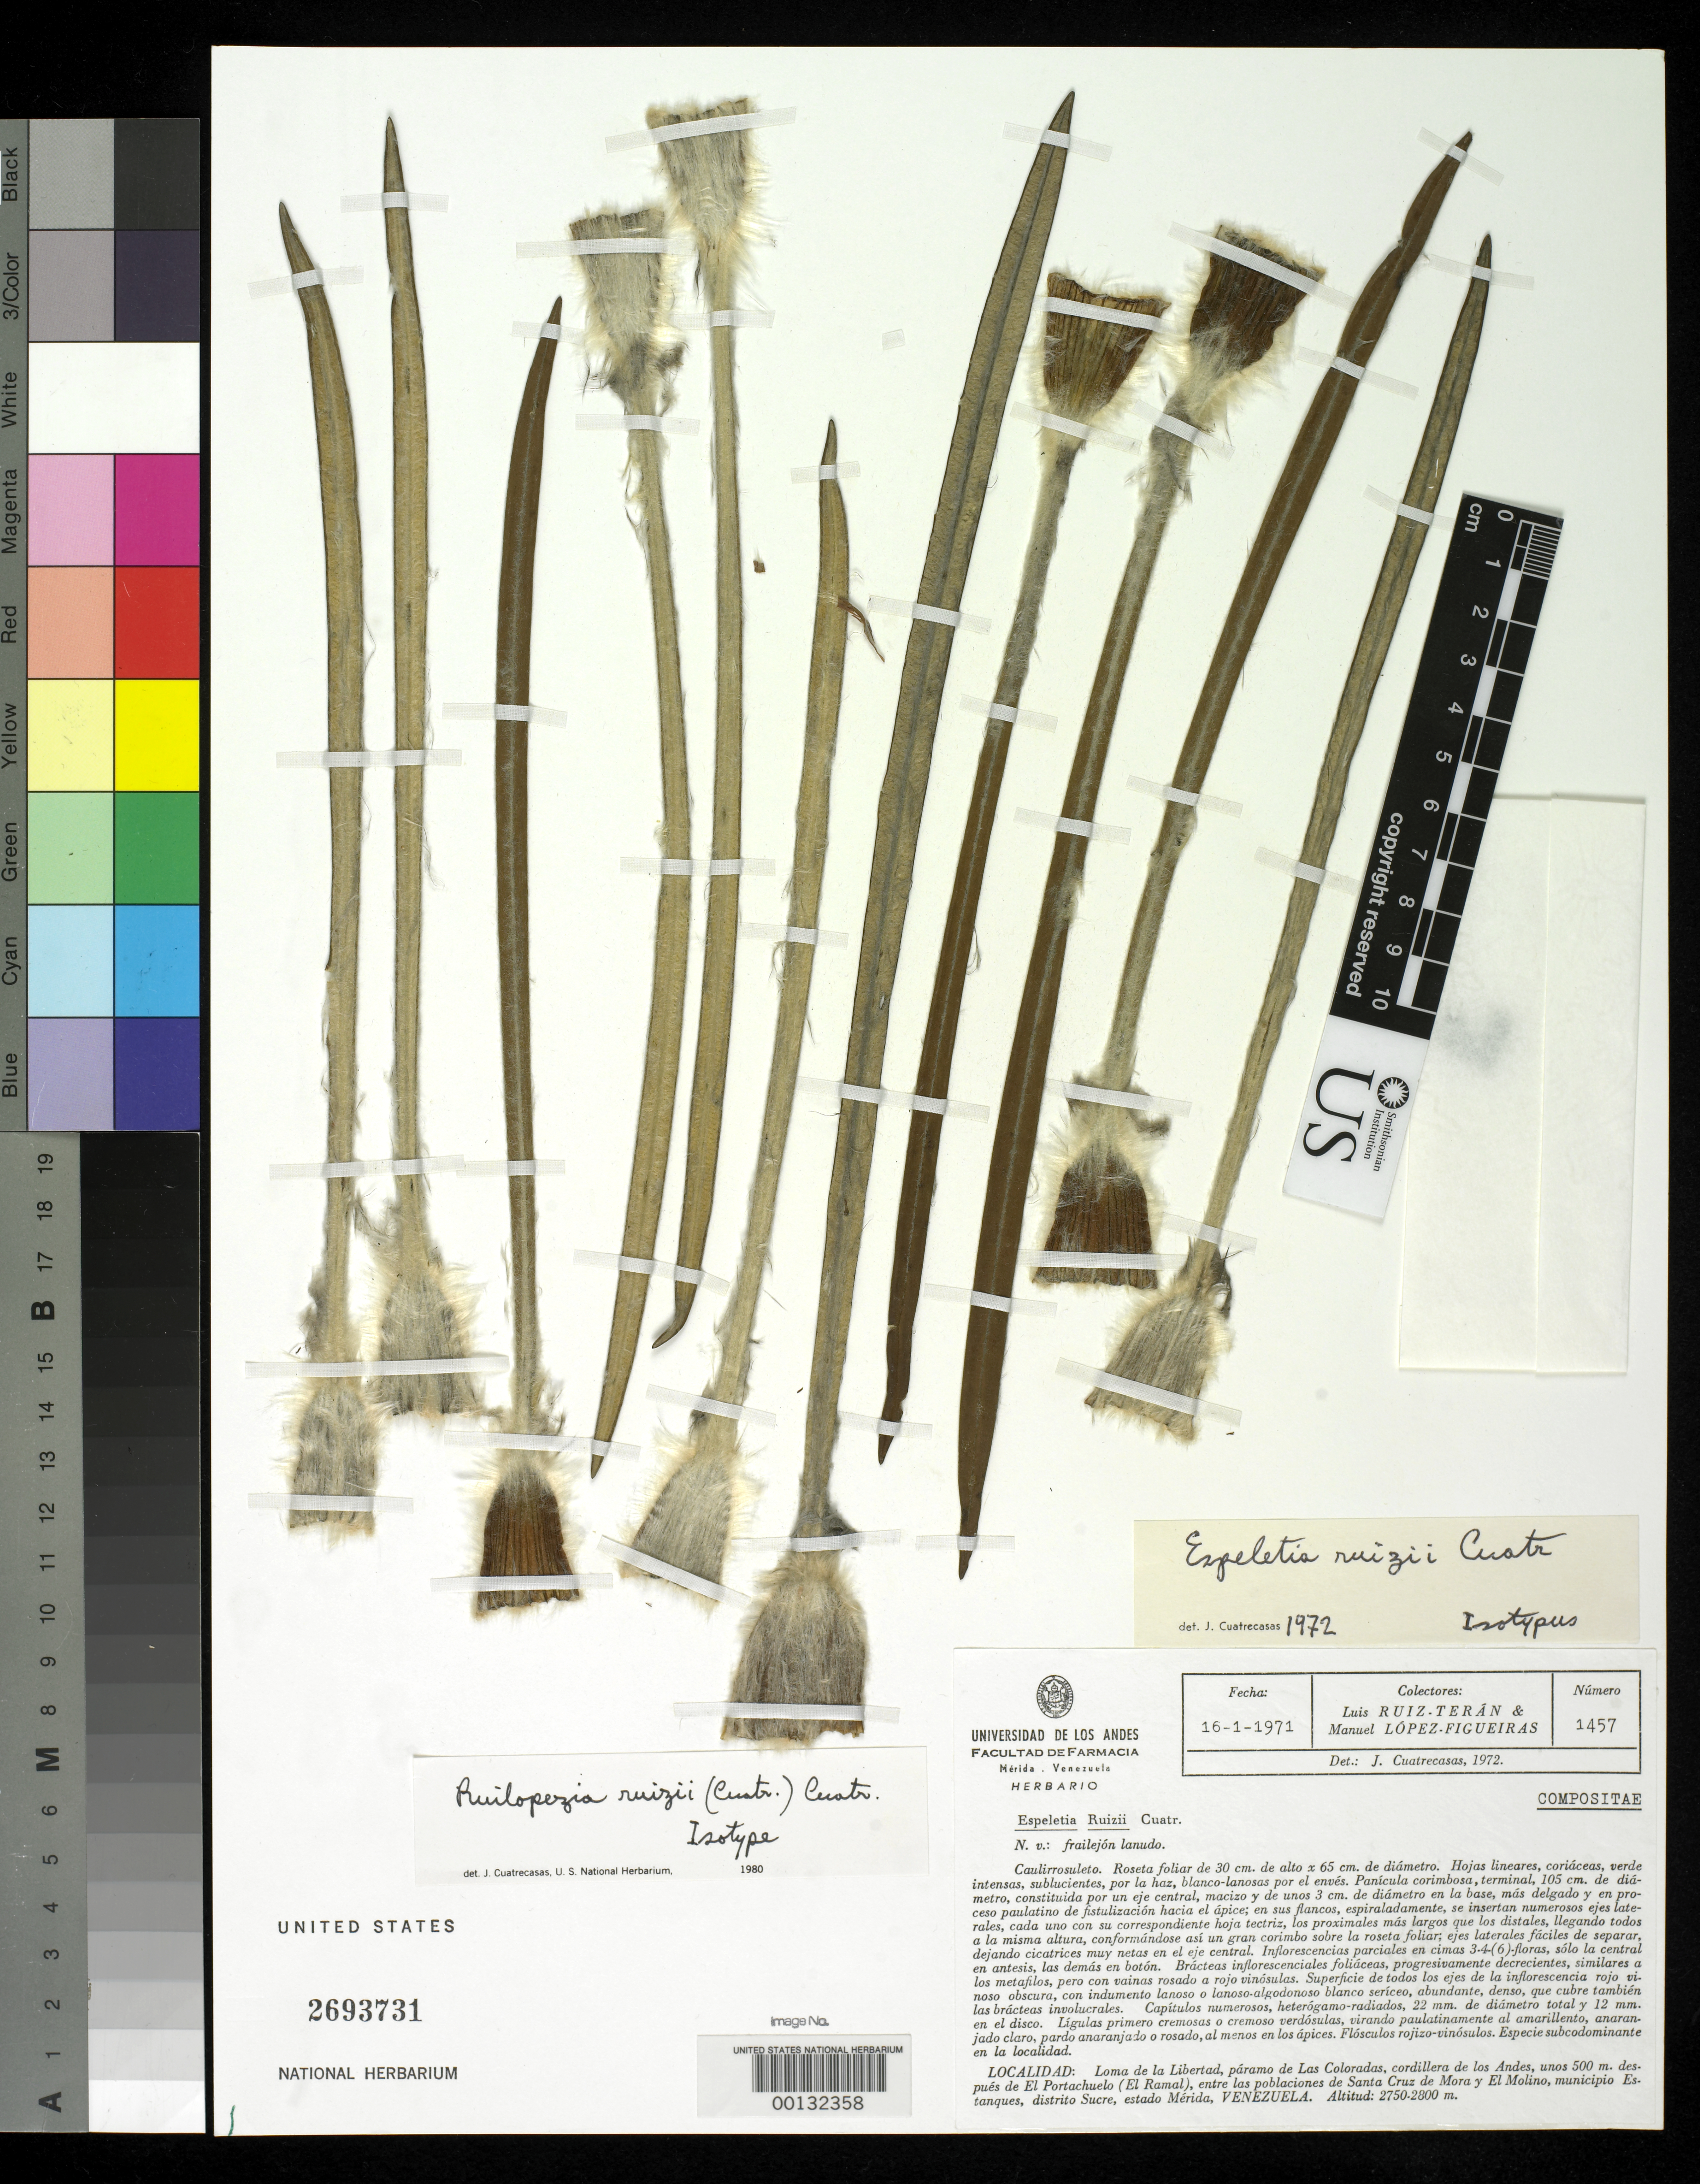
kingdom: Plantae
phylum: Tracheophyta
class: Magnoliopsida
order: Asterales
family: Asteraceae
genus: Espeletia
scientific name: Espeletia ruizii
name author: Cuatrec.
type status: Isotype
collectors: L. E. Ruíz-Terán & M. López Figueiras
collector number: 1457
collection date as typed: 16 Jan 1980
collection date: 1980-01-16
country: Venezuela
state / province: Mérida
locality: Loma de La Libertad, Páramo de Las Coloradas, Cordillera de Los Andes, between Santa Cruz de Mora and El Molino.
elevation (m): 2750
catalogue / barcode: US 2693731